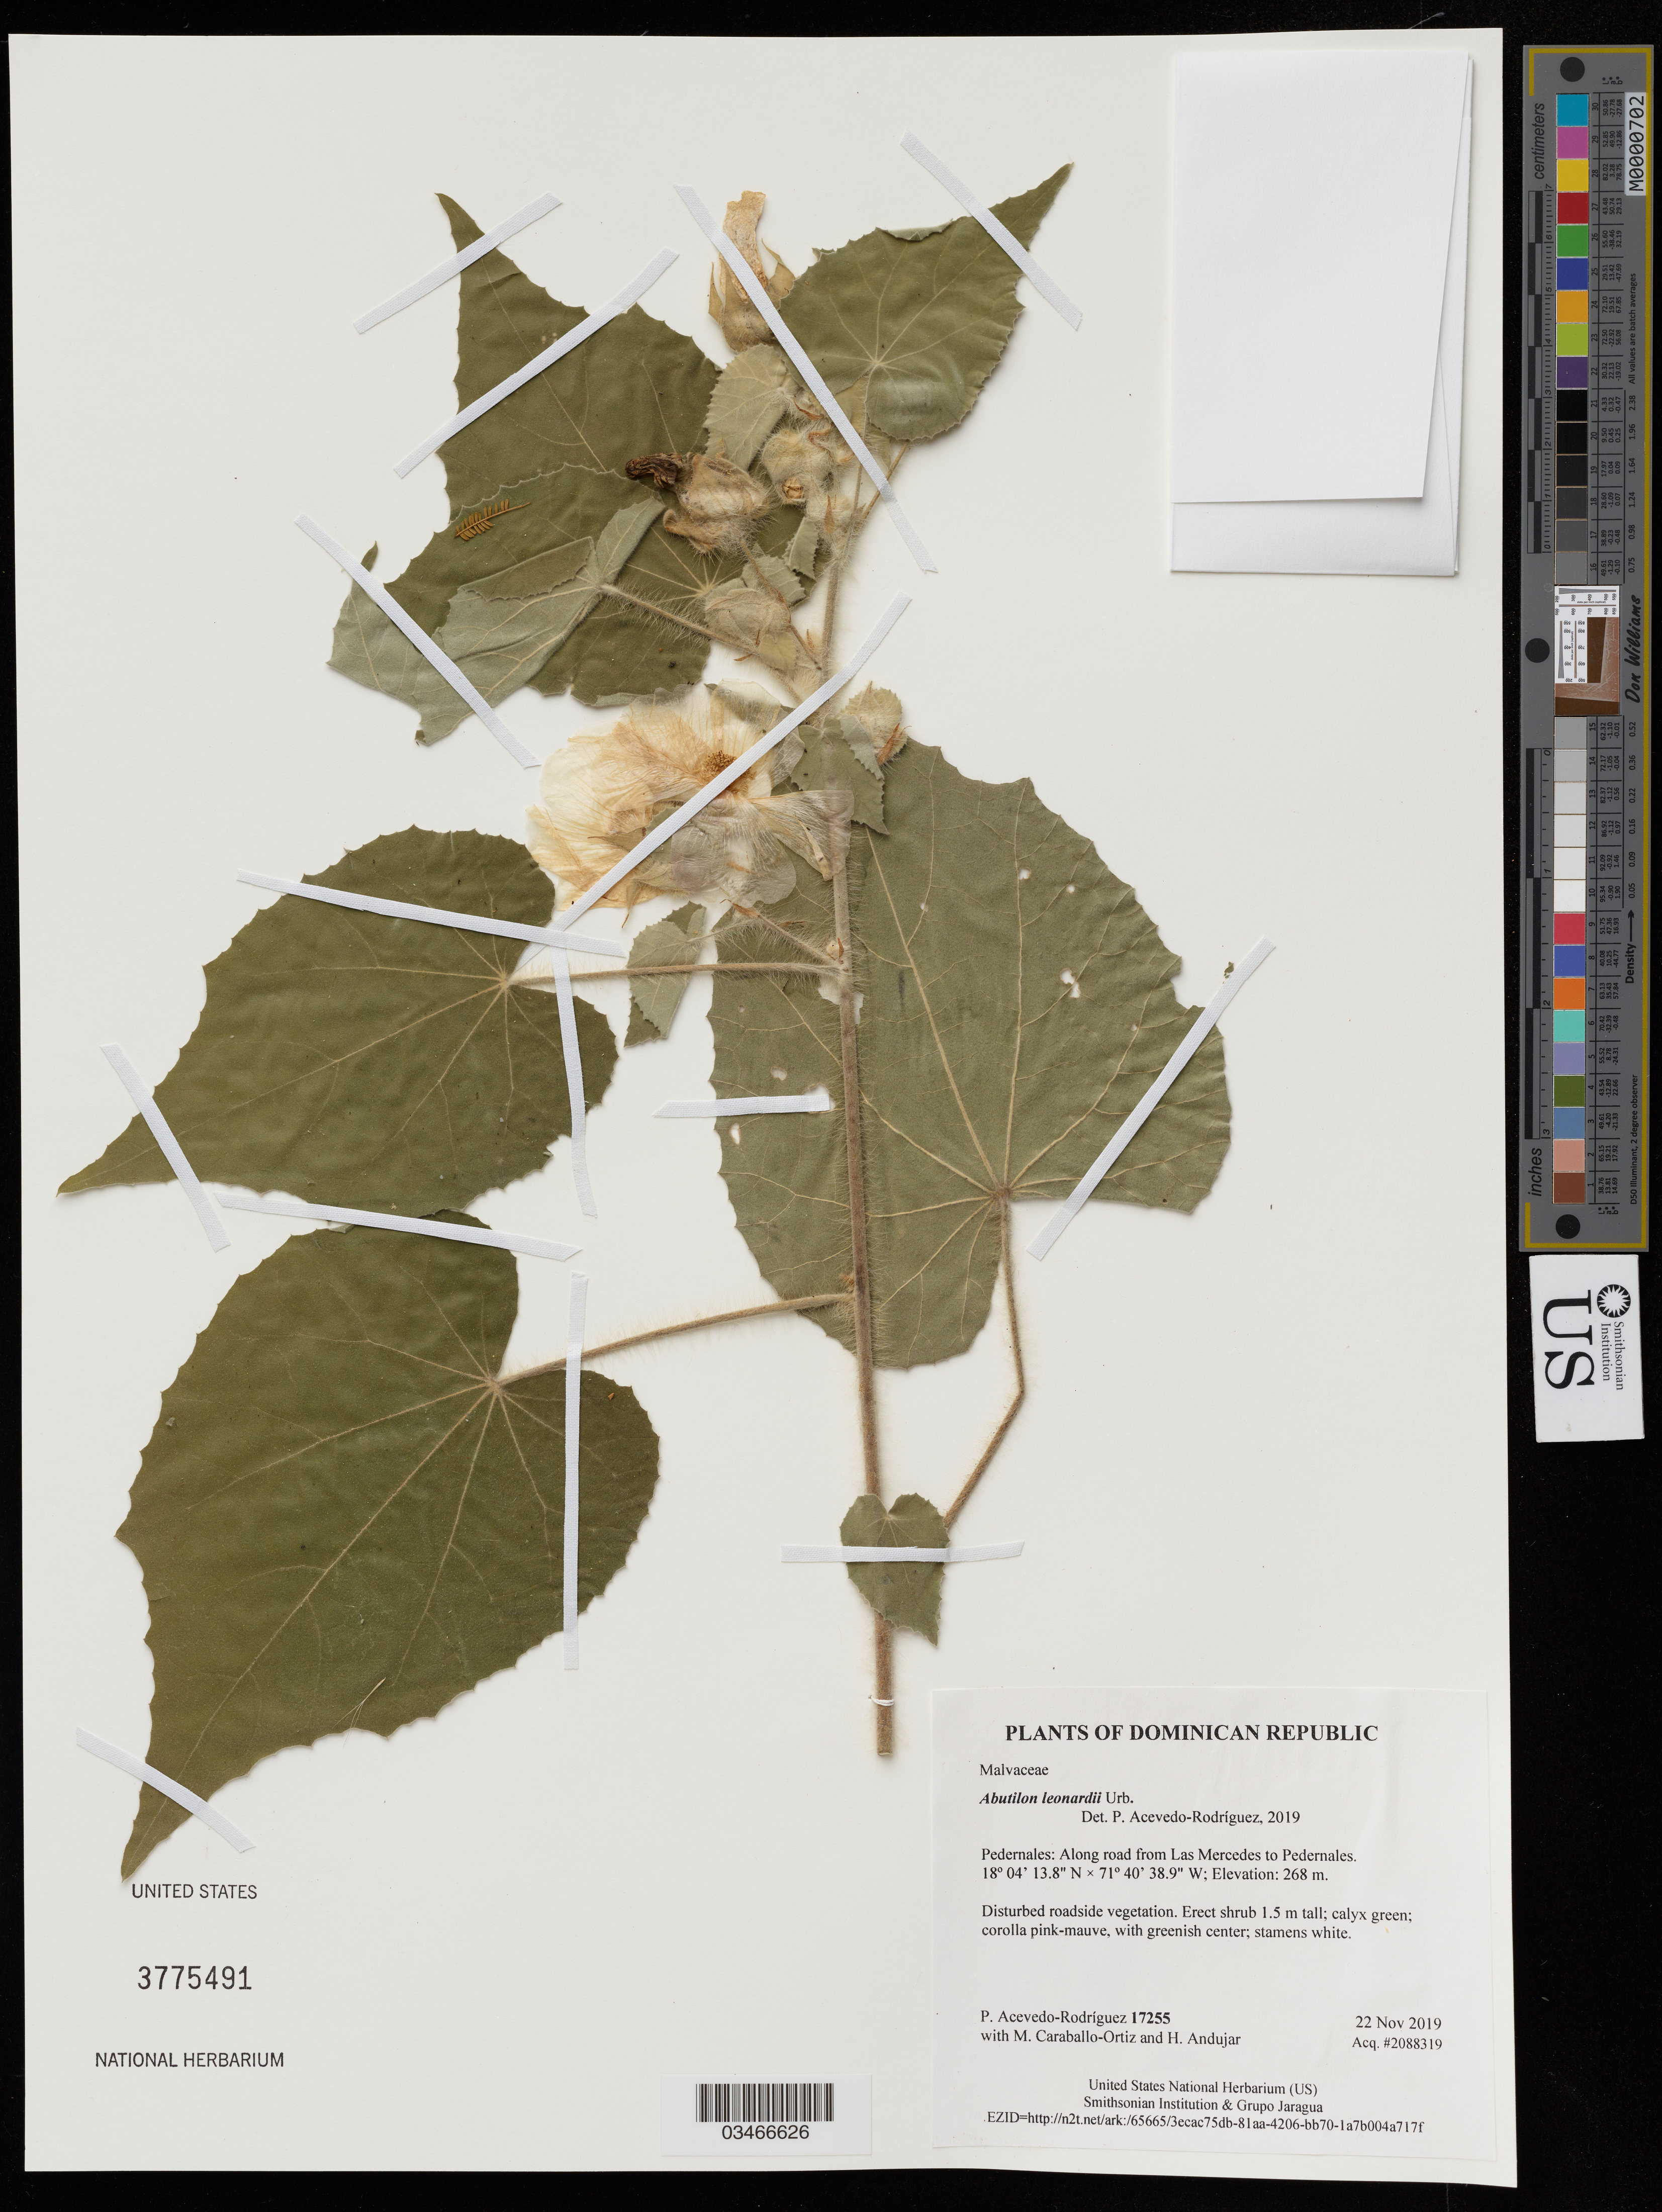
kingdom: Plantae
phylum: Tracheophyta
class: Magnoliopsida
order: Malvales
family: Malvaceae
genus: Abutilon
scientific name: Abutilon leonardii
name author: Urb.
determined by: Acevedo-Rodriguez, P., (US), Smithsonian Institution - National Museum of Natural History (UNITED STATES)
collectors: P. Acevedo-Rodriguez, M. Caraballo-Ortiz & H. Andujar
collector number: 17255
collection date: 2019-11-22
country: Dominican Republic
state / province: Pedernales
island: Hispaniola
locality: Along road from Las Mercedes to Pedernales.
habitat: Disturbed roadsie vegetation.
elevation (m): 268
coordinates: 18.07049 N, 71.67747 W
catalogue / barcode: US 3775491